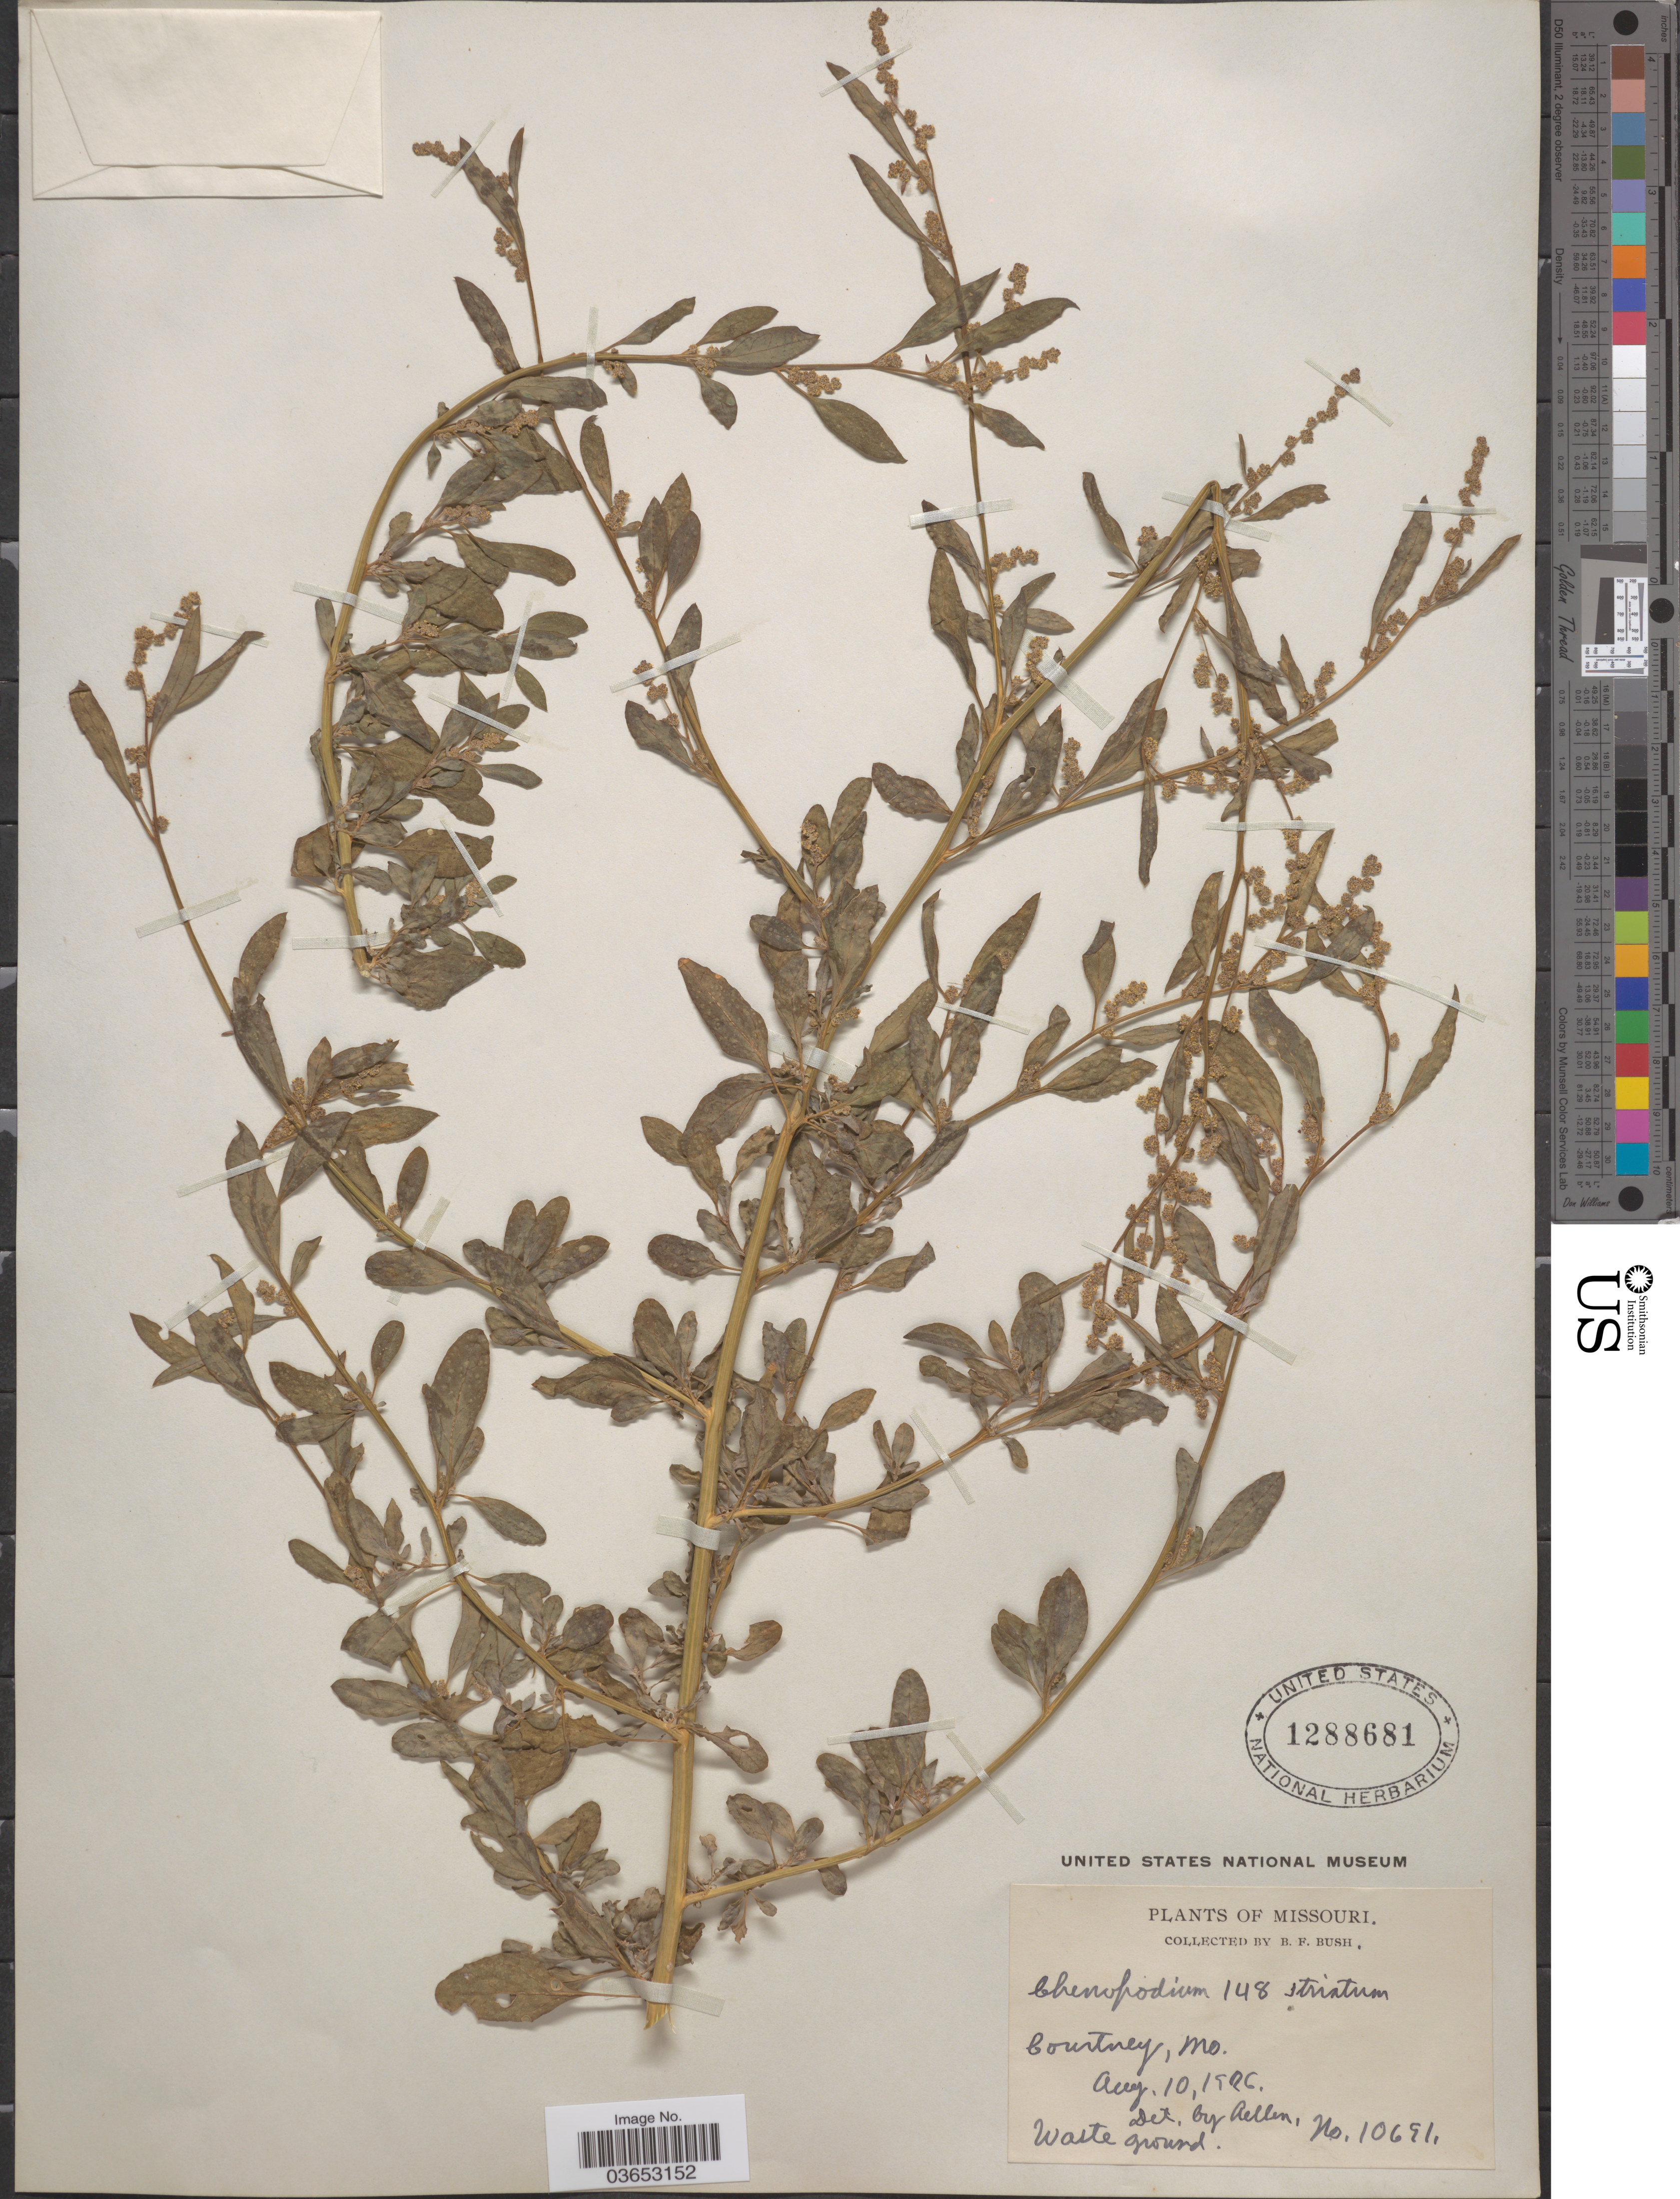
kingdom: Plantae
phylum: Tracheophyta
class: Magnoliopsida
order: Caryophyllales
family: Amaranthaceae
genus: Chenopodium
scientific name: Chenopodium glaucophyllum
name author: Aellen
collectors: B. F. Bush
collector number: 10691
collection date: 1926-08-10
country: United States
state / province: Missouri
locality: Courtney.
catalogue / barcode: US 1288681